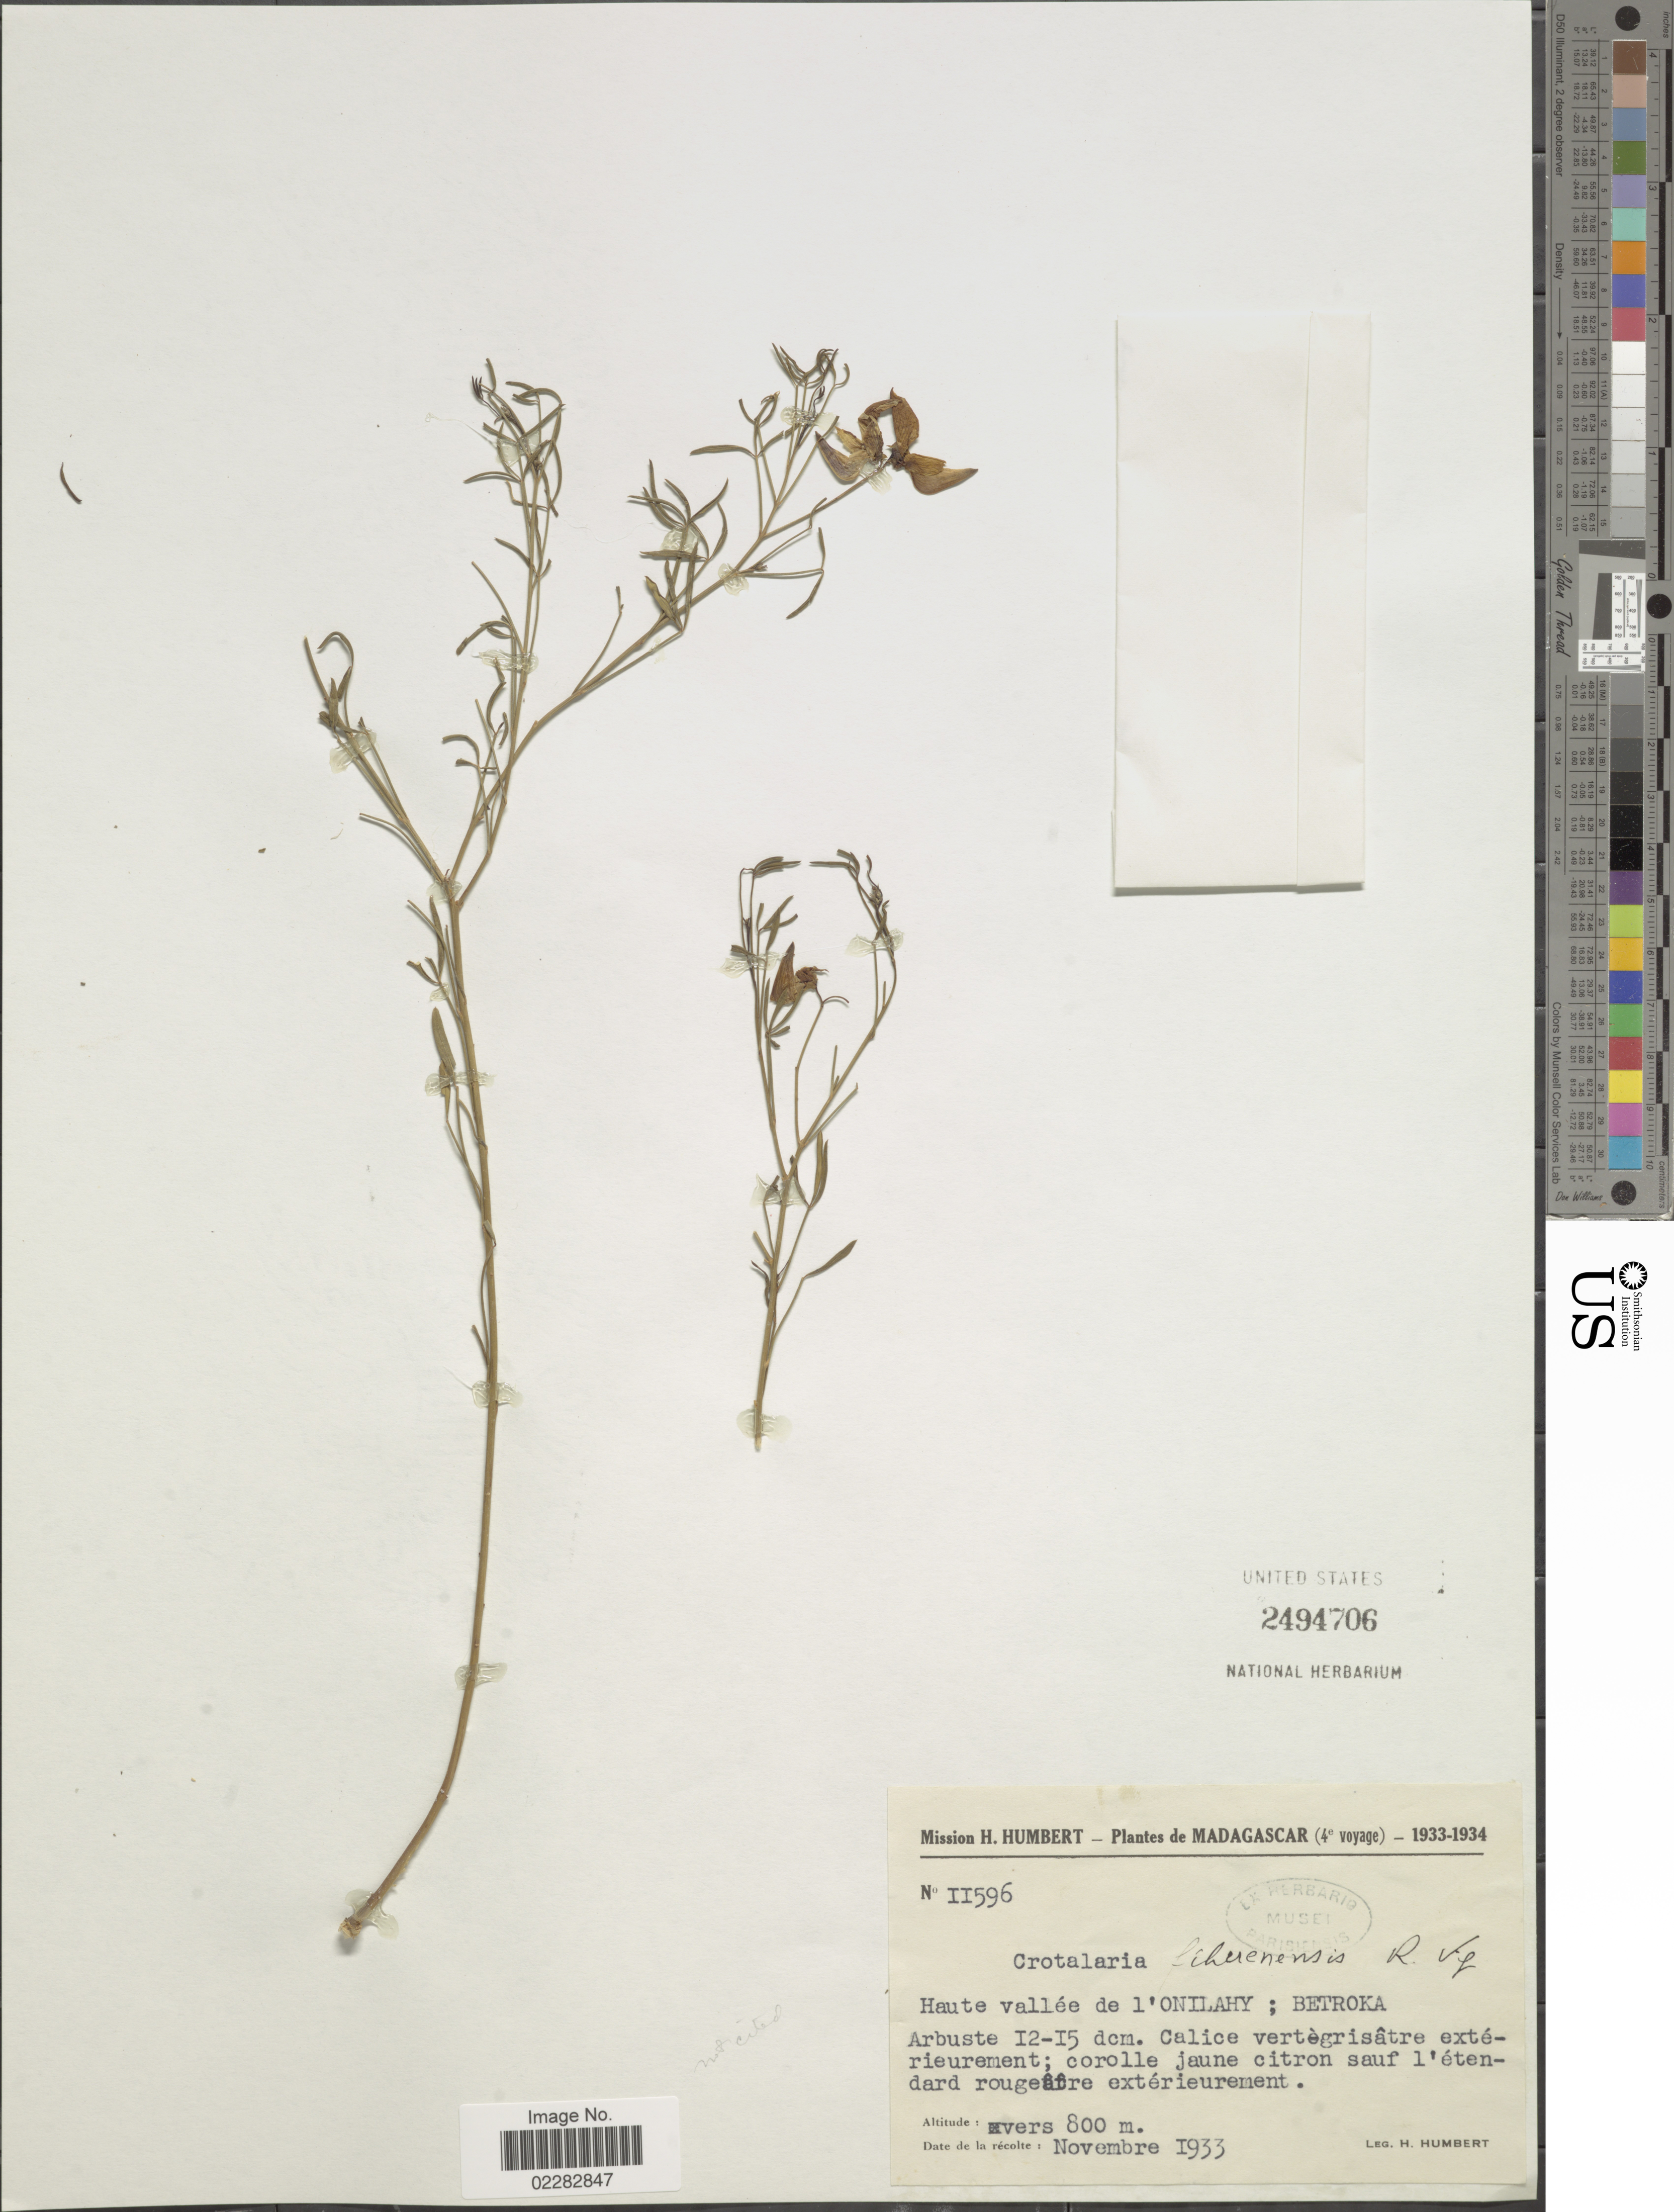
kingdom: Plantae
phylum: Tracheophyta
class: Magnoliopsida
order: Fabales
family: Fabaceae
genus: Crotalaria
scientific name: Crotalaria fiherenensis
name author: R. Vig.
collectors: H. Humbert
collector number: II596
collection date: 1933-11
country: Madagascar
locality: Haute vallee de l'onilahy; Betroka.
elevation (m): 800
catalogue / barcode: US 2494706